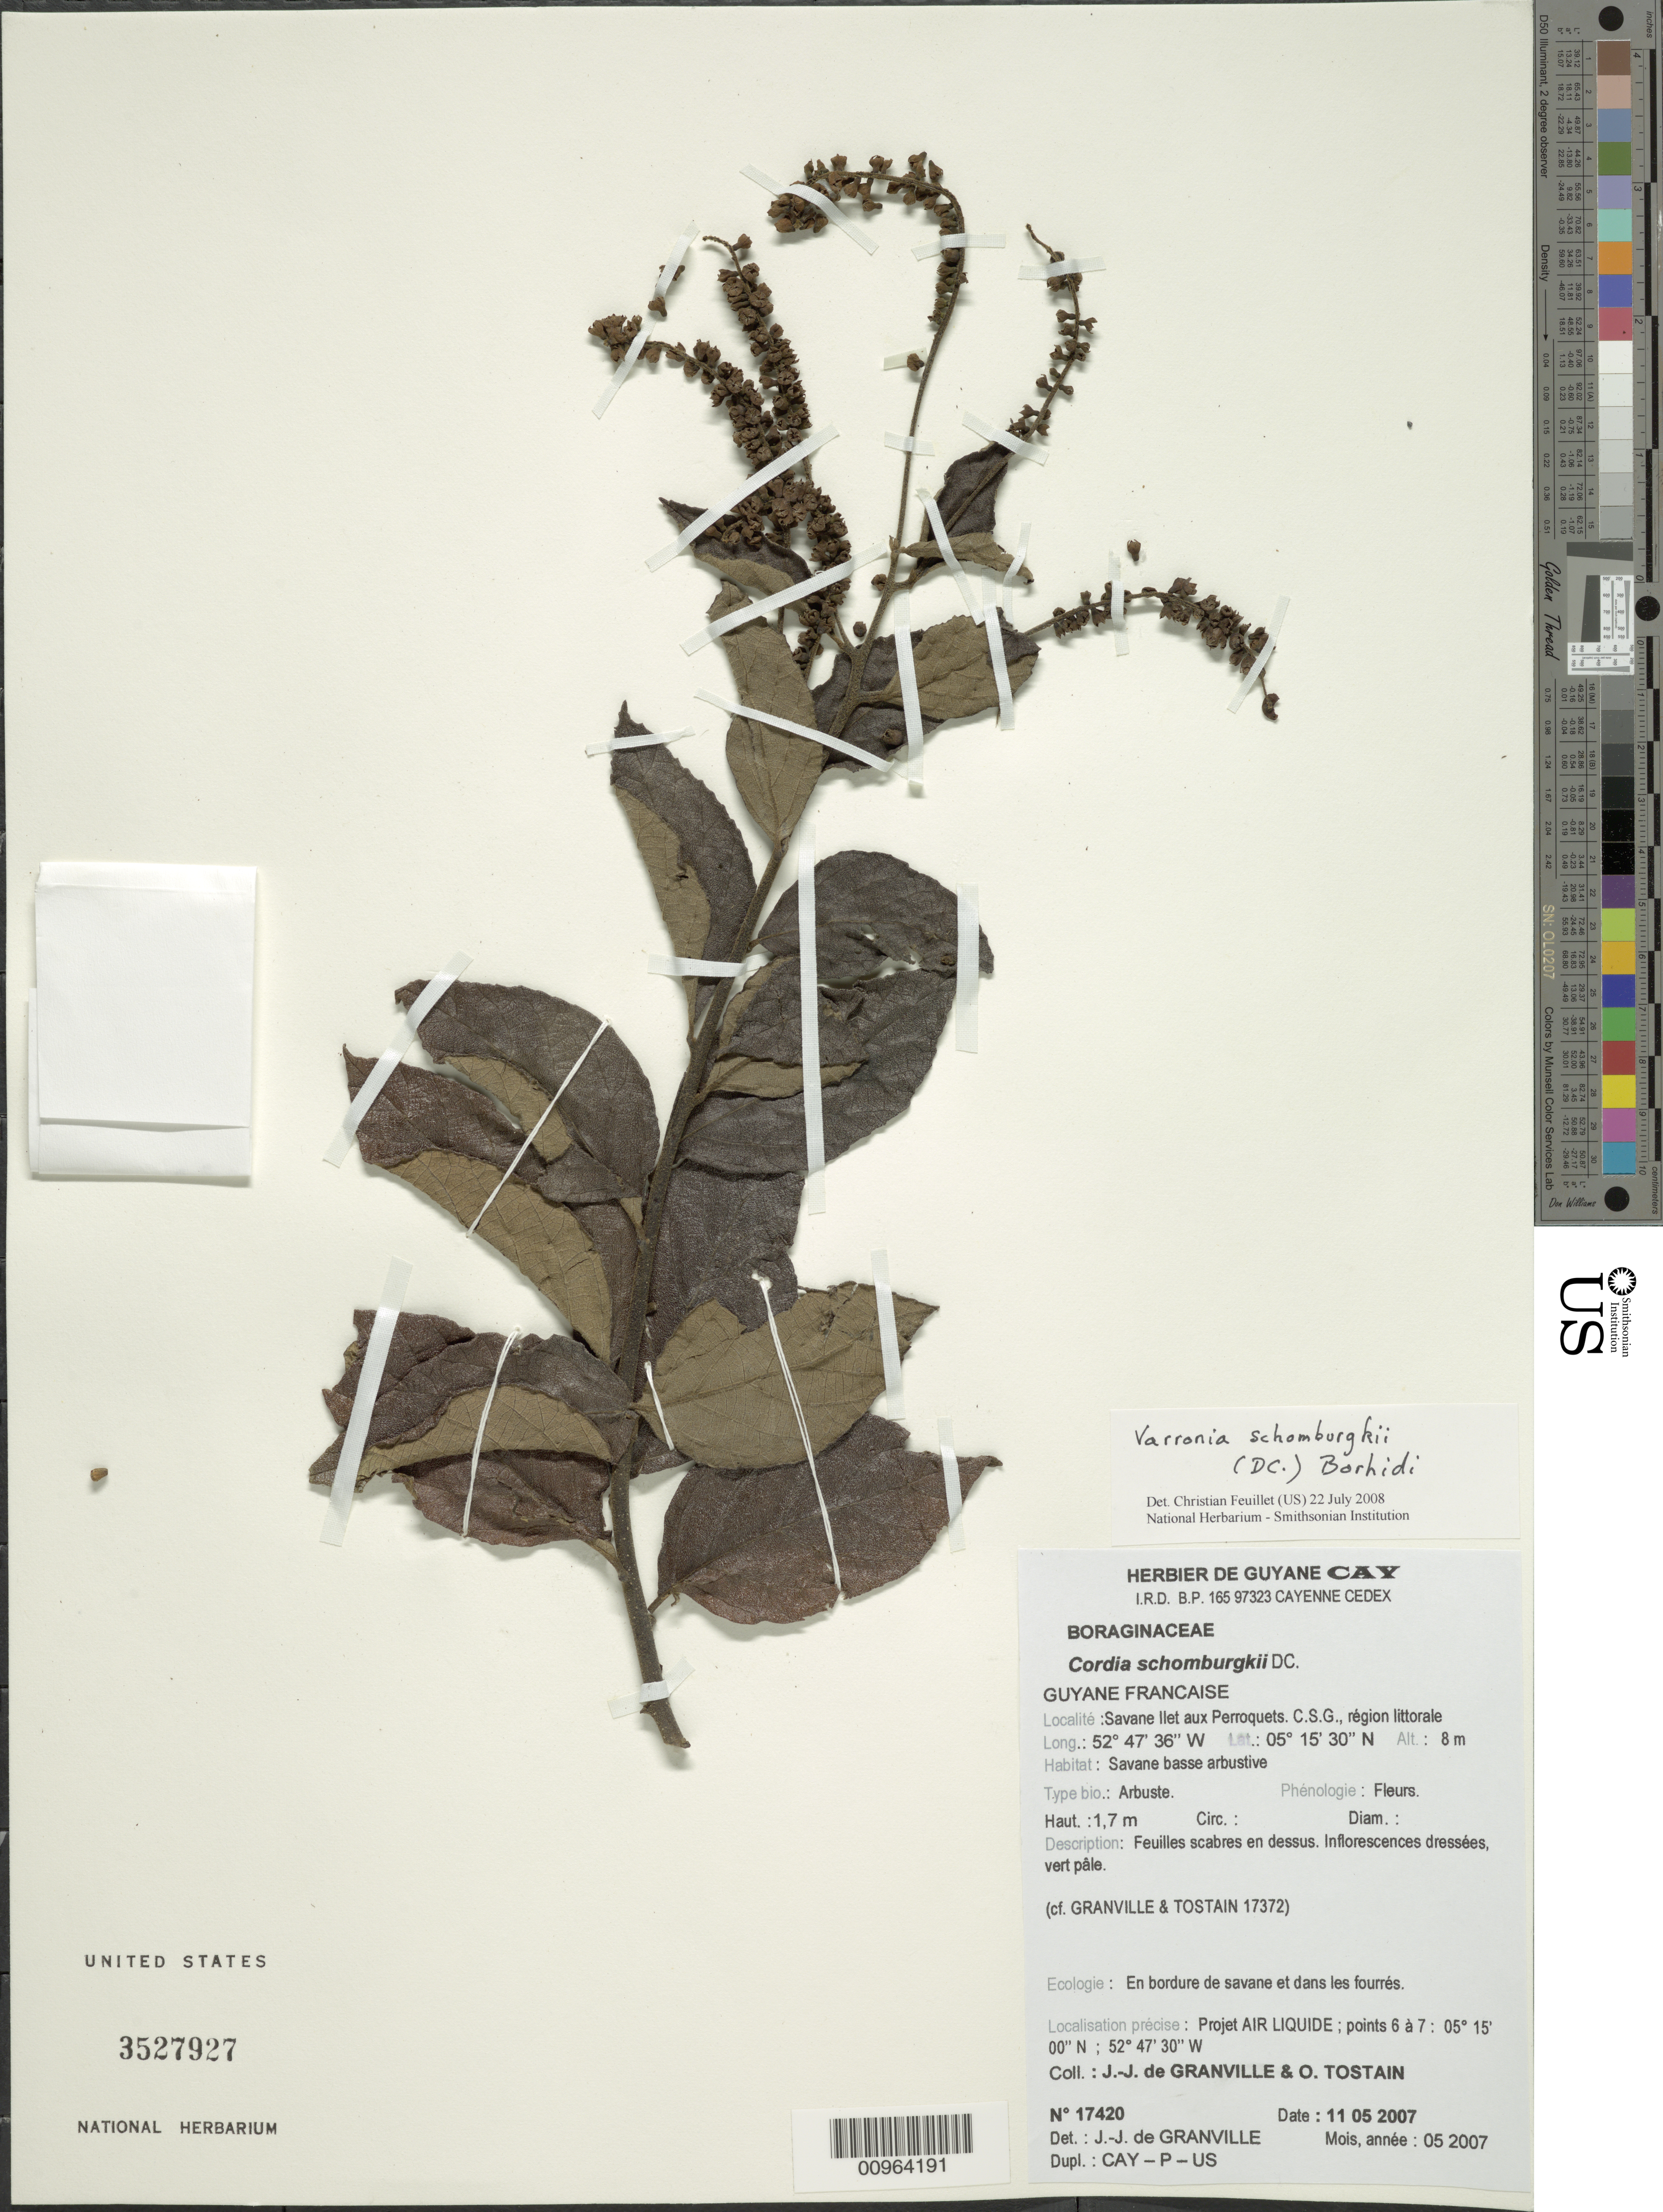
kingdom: Plantae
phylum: Tracheophyta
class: Magnoliopsida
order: Boraginales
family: Cordiaceae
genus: Cordia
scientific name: Cordia schomburgkii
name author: DC.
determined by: Granville, J. J. de, (CAY), Institut de Recherche pour le Developpement (IRD) (FRENCH GUIANA)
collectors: J.-J. de Granville & O. Tostain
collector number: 17420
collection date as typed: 11-May-07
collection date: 2007-05-11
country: French Guiana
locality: Crique Karouabo, C.S.G., Site Ariane 4. Projet AIR LIQUIDE; points 6 a 7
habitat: Region littorale. Savane basse arbustive. En bordure de savane et dans les fourres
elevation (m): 8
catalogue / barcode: US 3527927